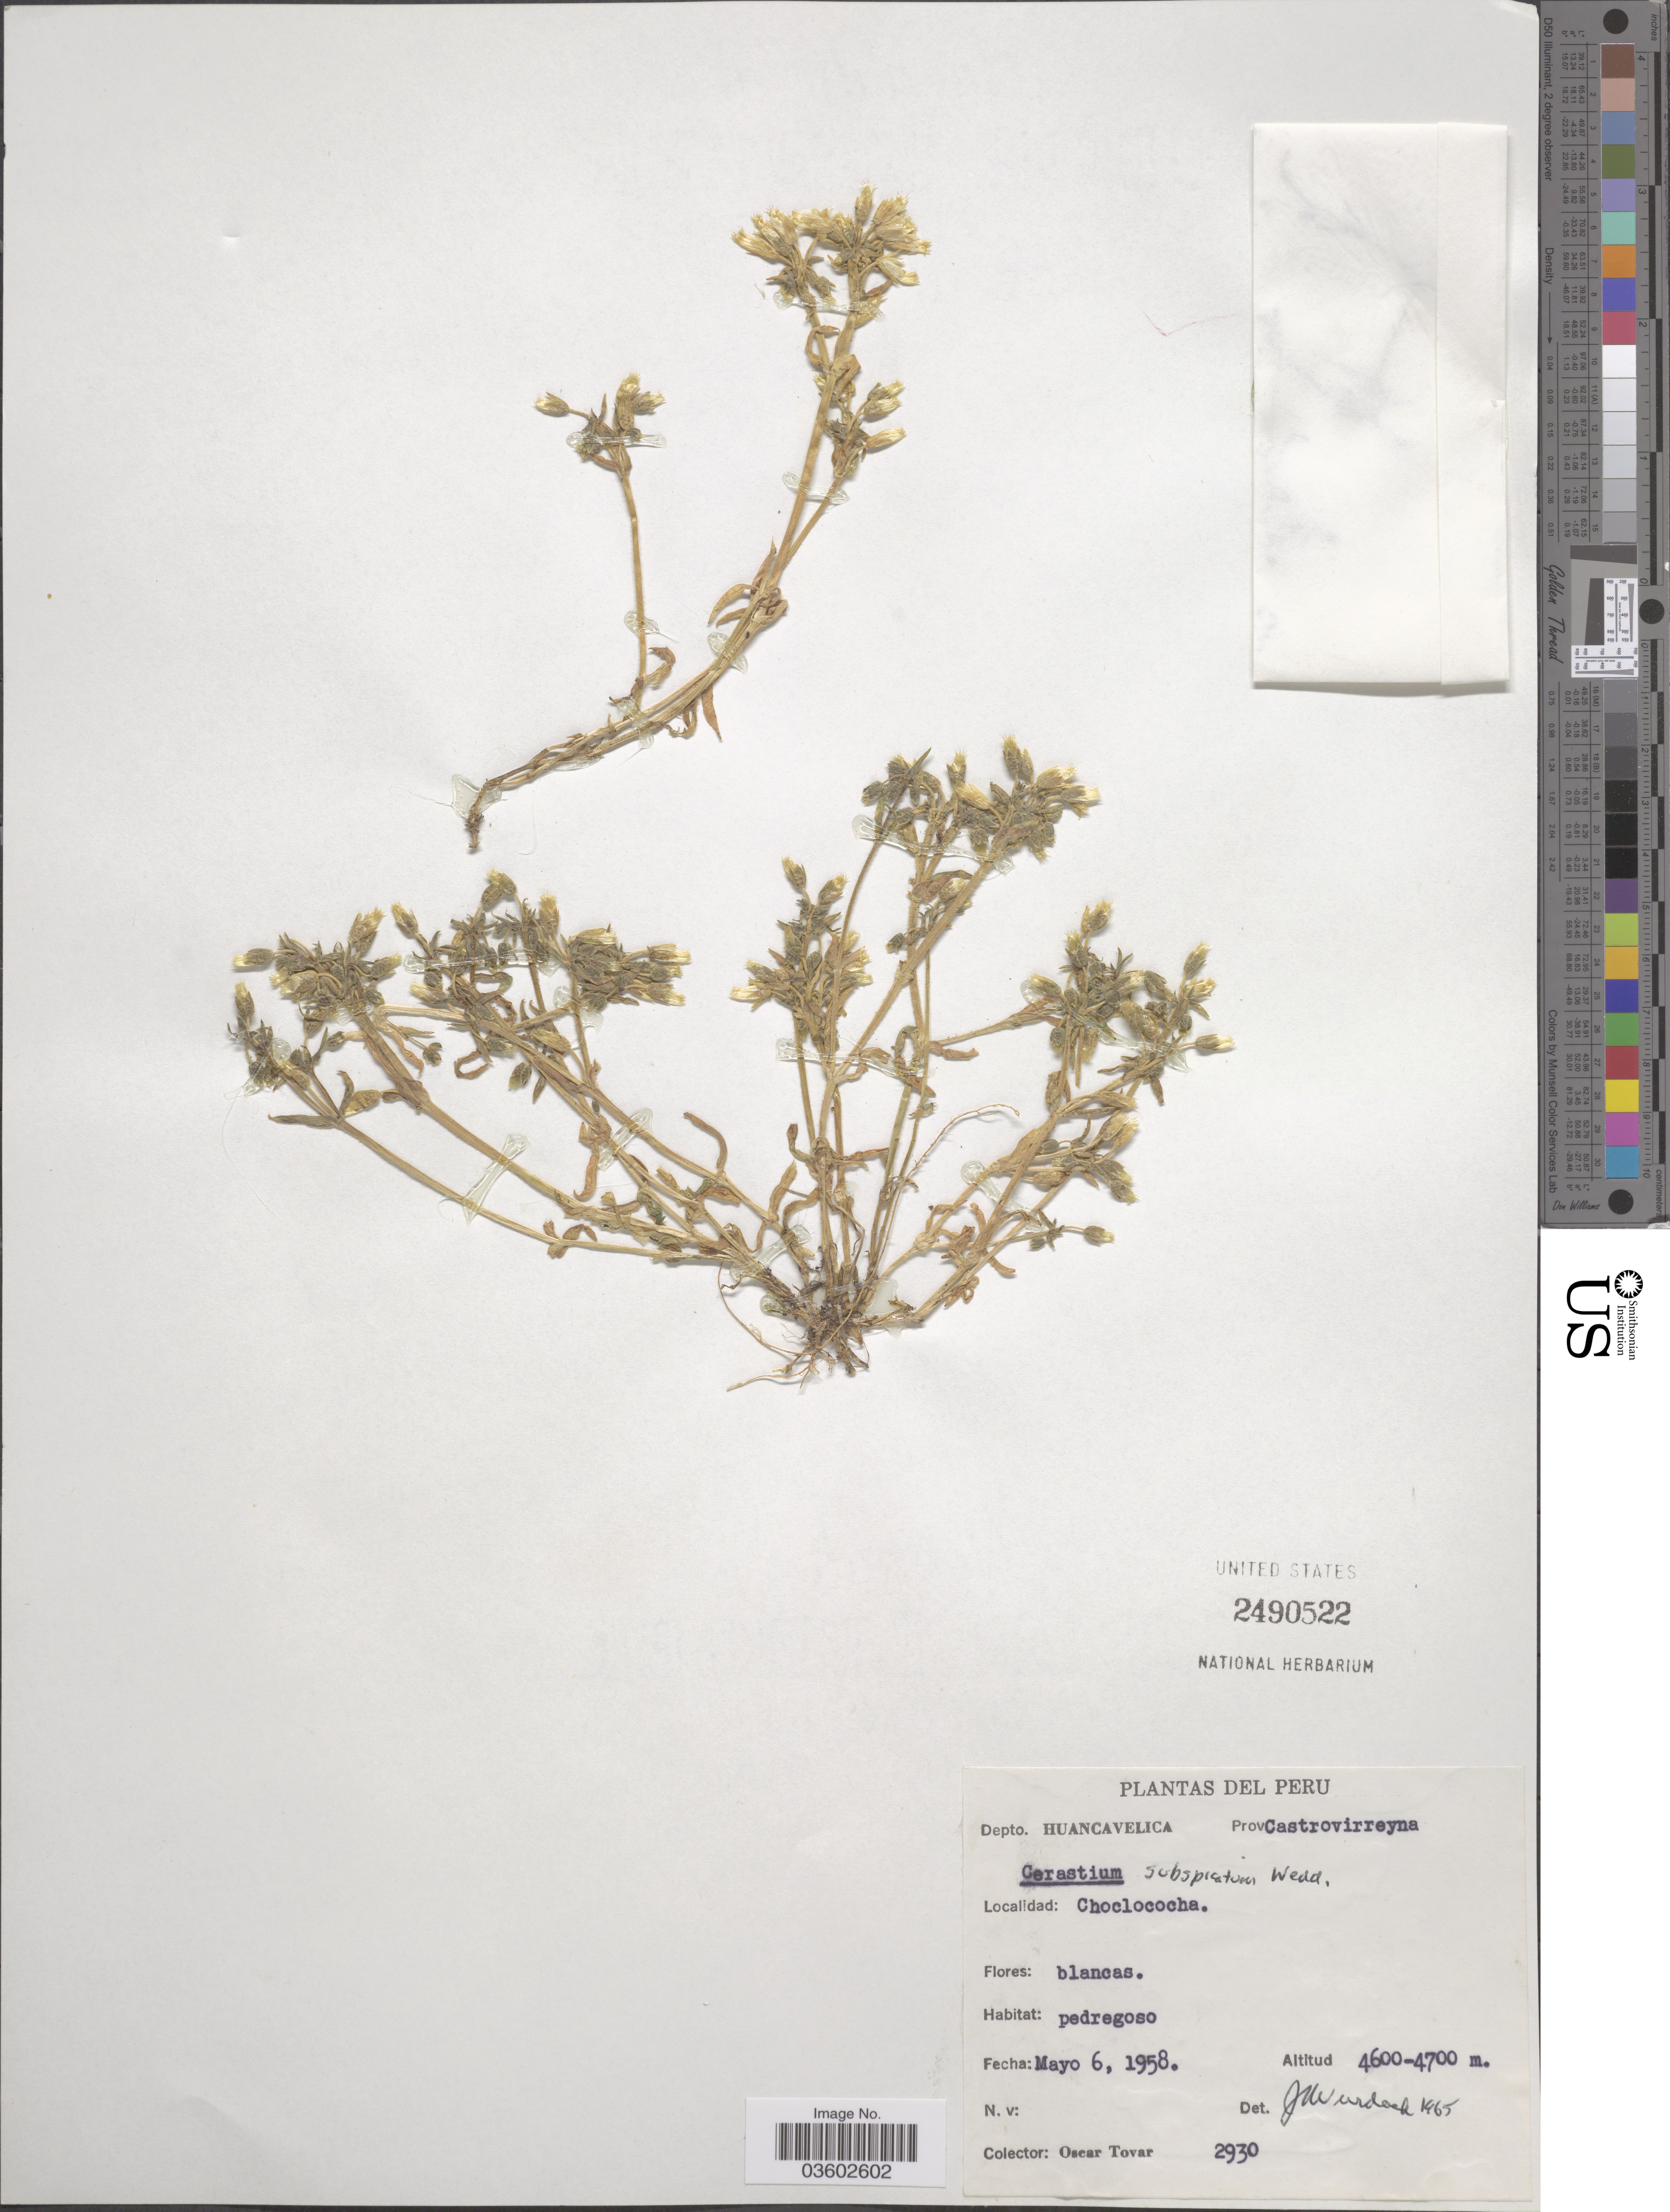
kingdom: Plantae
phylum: Tracheophyta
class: Magnoliopsida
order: Caryophyllales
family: Caryophyllaceae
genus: Cerastium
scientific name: Cerastium subspicatum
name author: Wedd.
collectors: Ó. Tovar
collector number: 2930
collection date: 1958-05-06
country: Peru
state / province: Huancavelica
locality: Depto. Huancavelica. Prov. Castrovirreyna. Choclococha.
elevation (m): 4600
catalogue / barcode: US 2490522